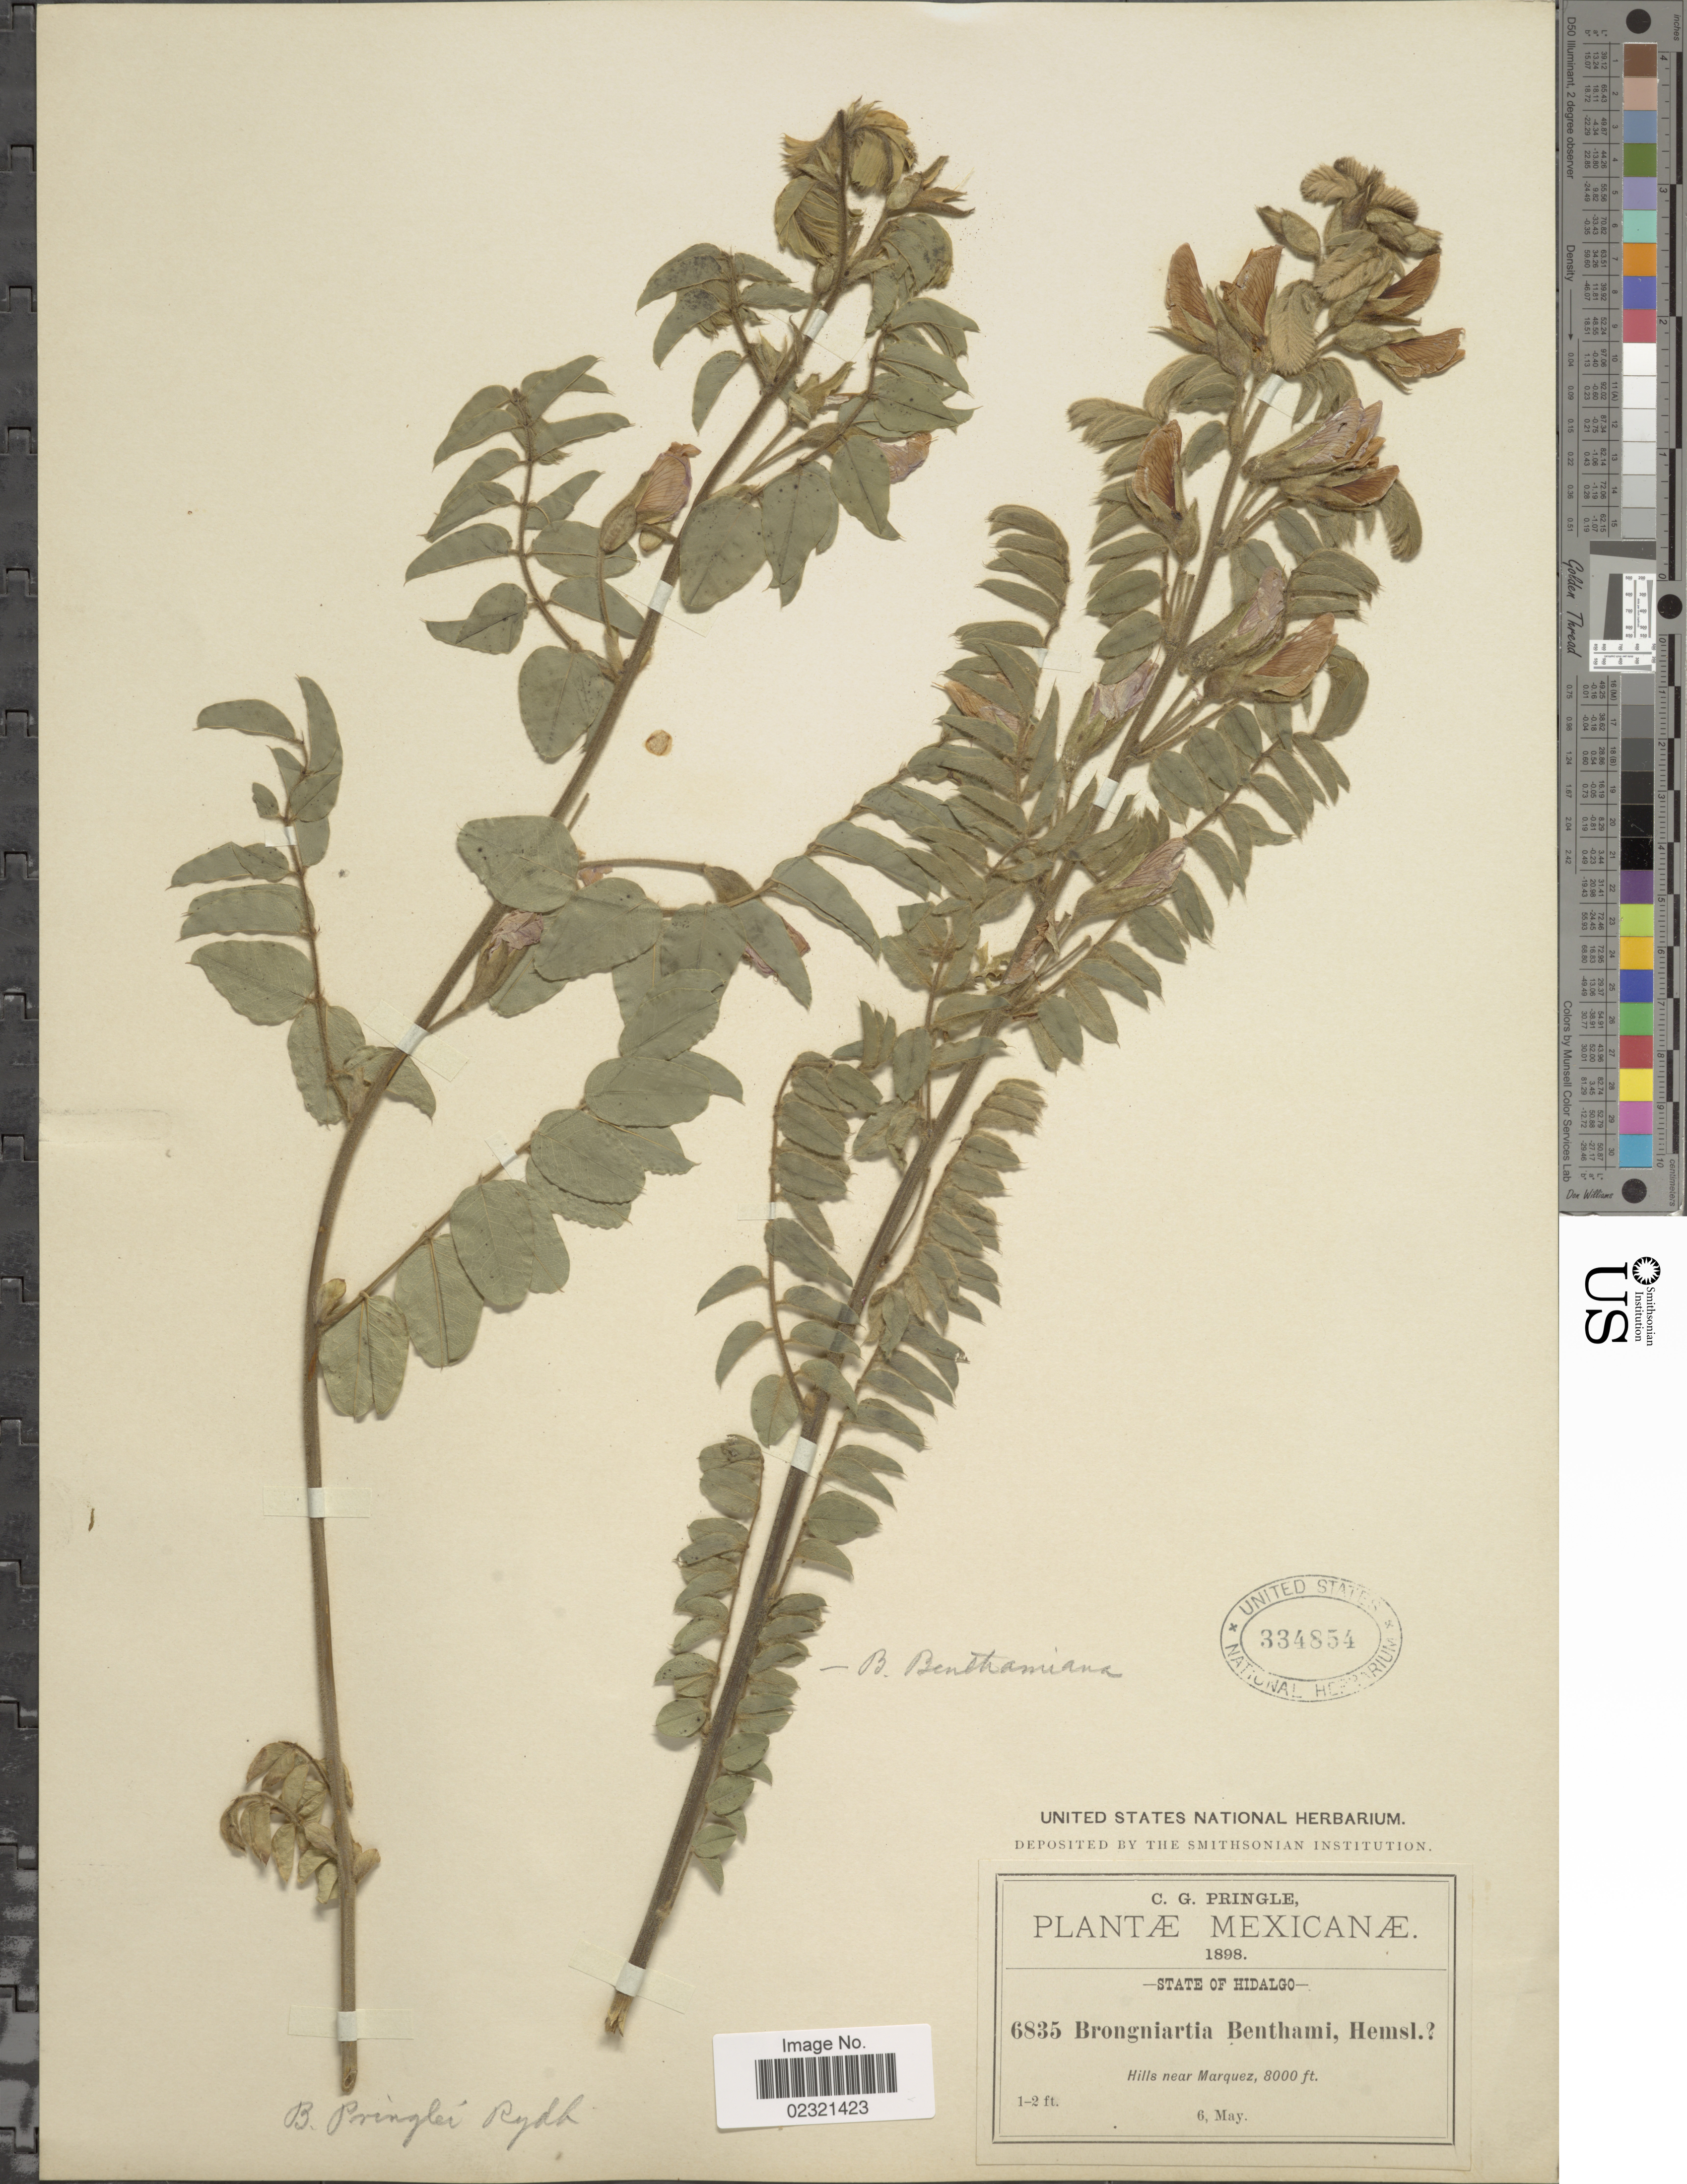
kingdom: Plantae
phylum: Tracheophyta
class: Magnoliopsida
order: Fabales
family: Fabaceae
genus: Brongniartia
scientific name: Brongniartia pringlei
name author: Rydb.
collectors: C. G. Pringle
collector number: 6835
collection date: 1898-05-06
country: Mexico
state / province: Hidalgo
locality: Mexicanae. Hills near Marquez.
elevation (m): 2438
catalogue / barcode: US 334854